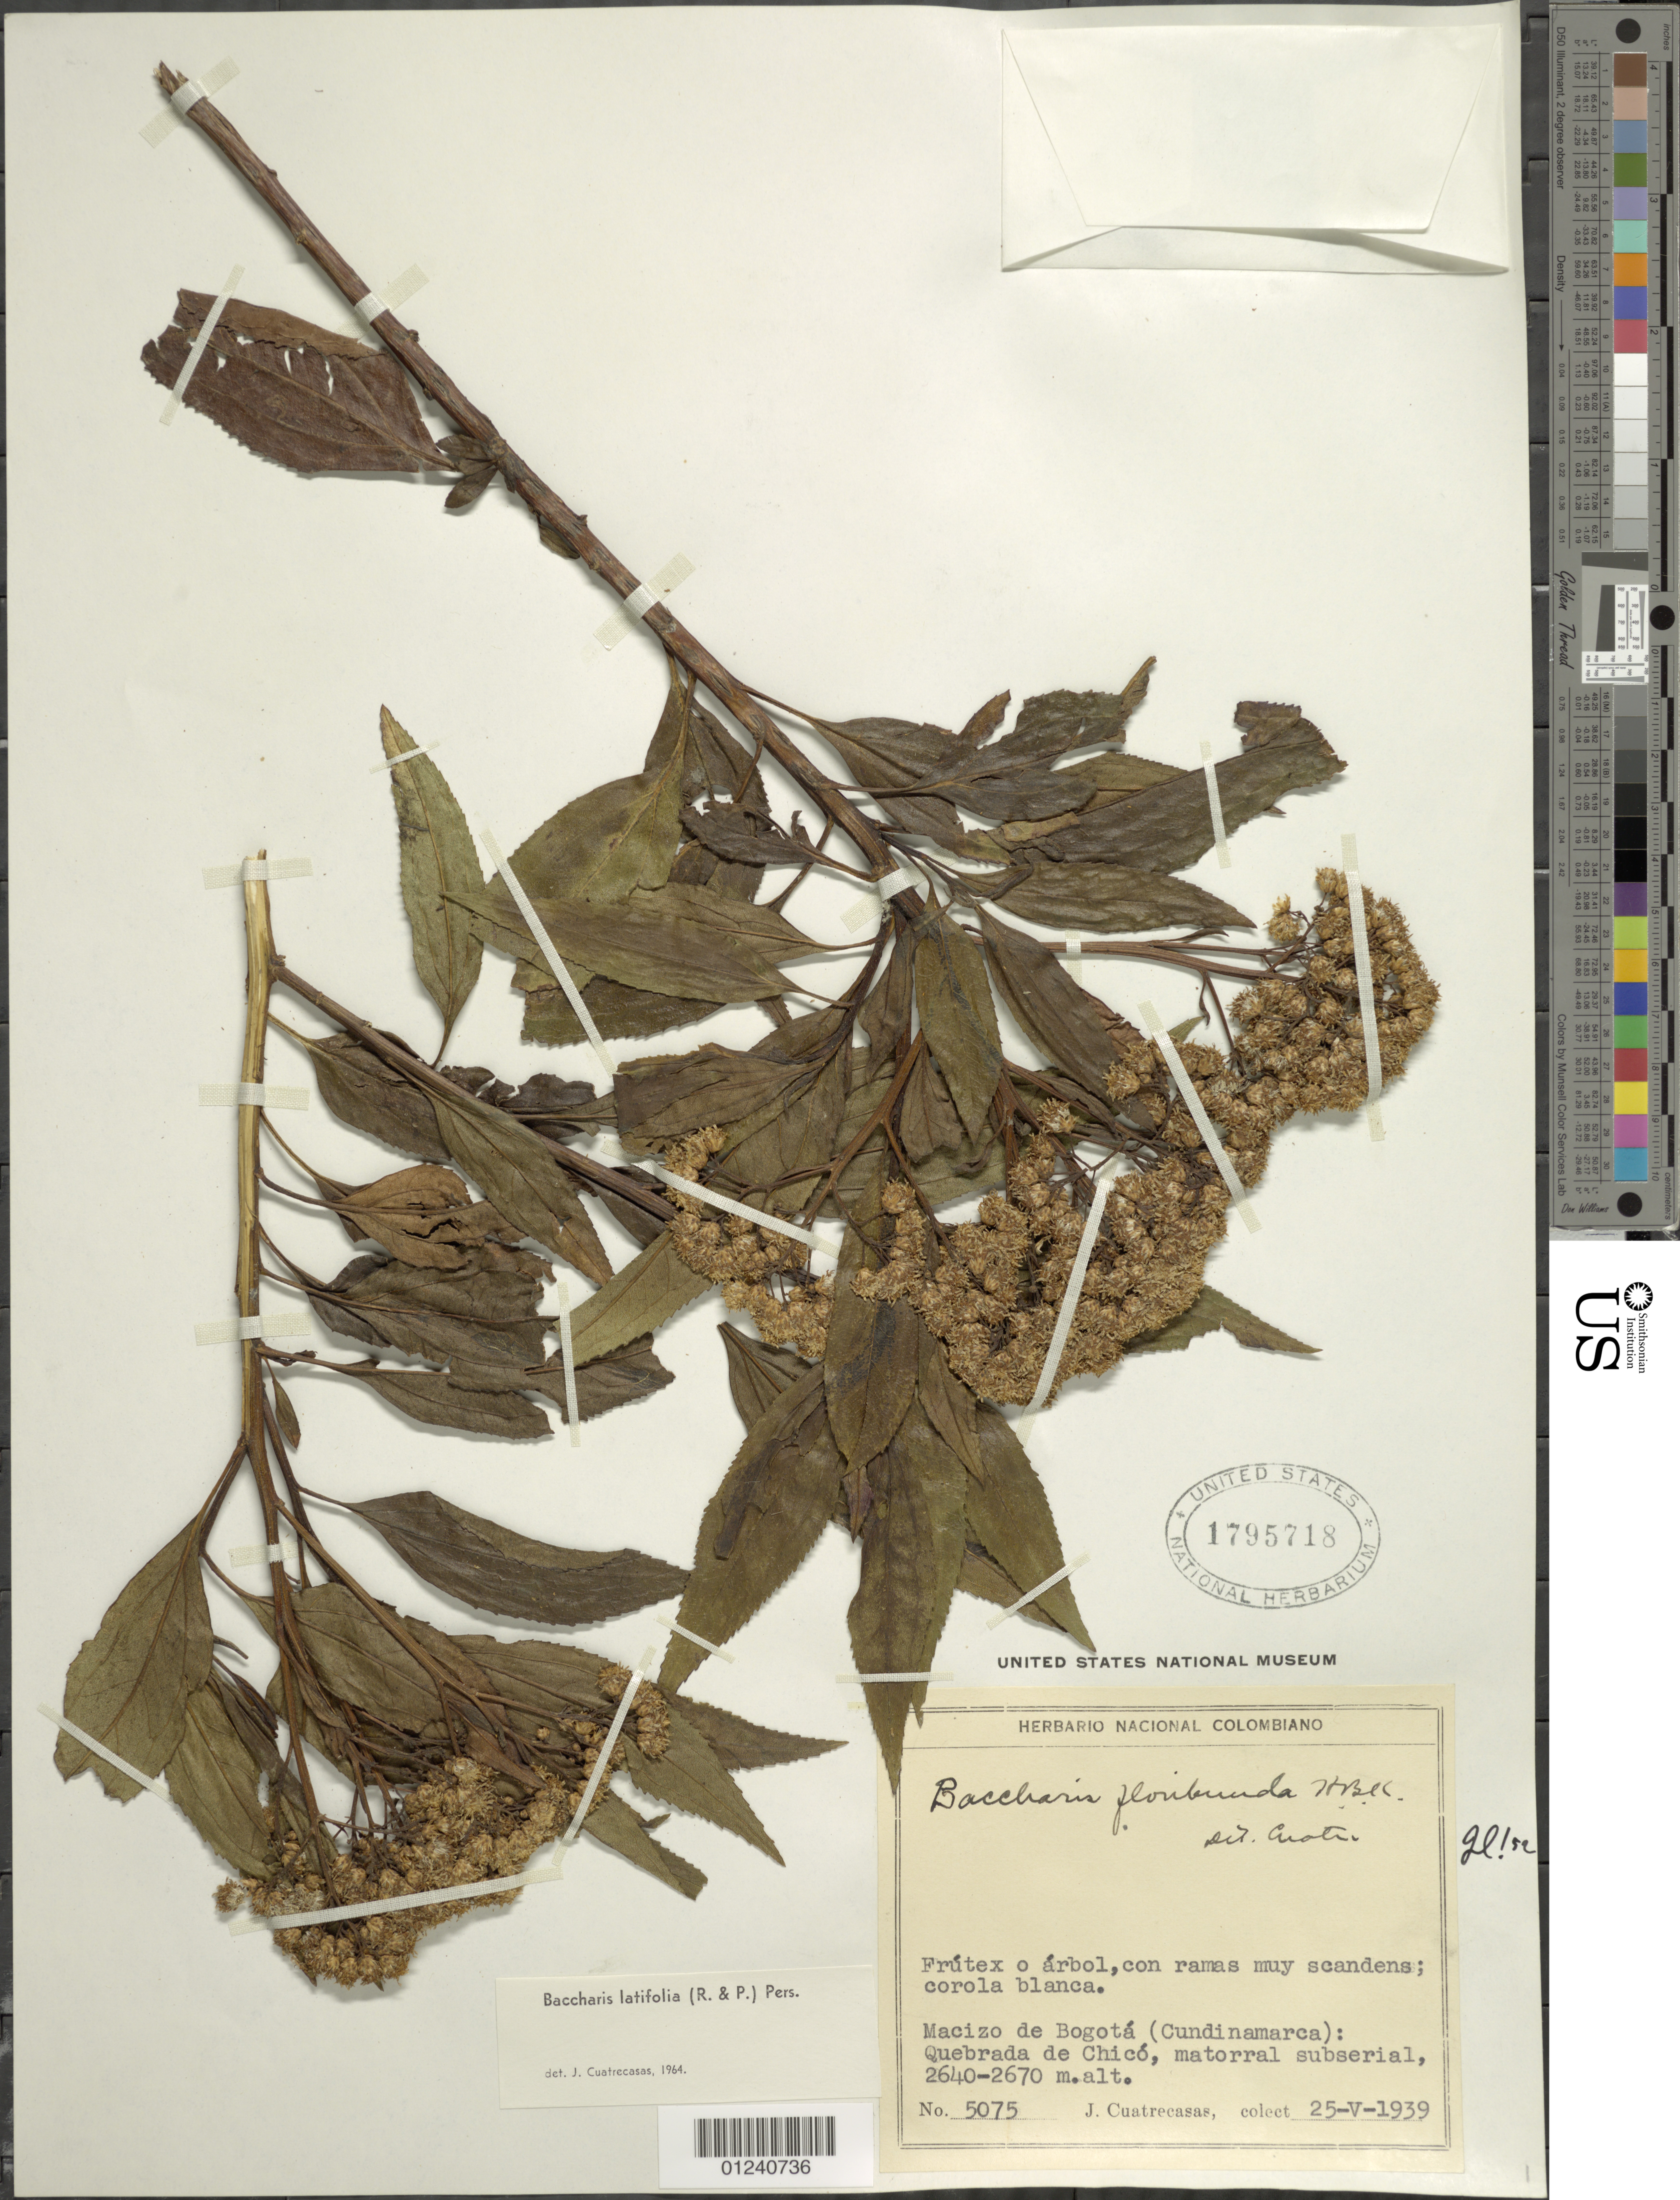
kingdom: Plantae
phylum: Tracheophyta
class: Magnoliopsida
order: Asterales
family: Asteraceae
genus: Baccharis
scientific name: Baccharis latifolia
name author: (Ruiz & Pav.) Pers.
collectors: J. Cuatrecasas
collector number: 5075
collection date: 1939-05-25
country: Colombia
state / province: Cundinamarca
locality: Macizo de Bogotá, Quebrada de Chicó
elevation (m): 2640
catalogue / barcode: US 1795718